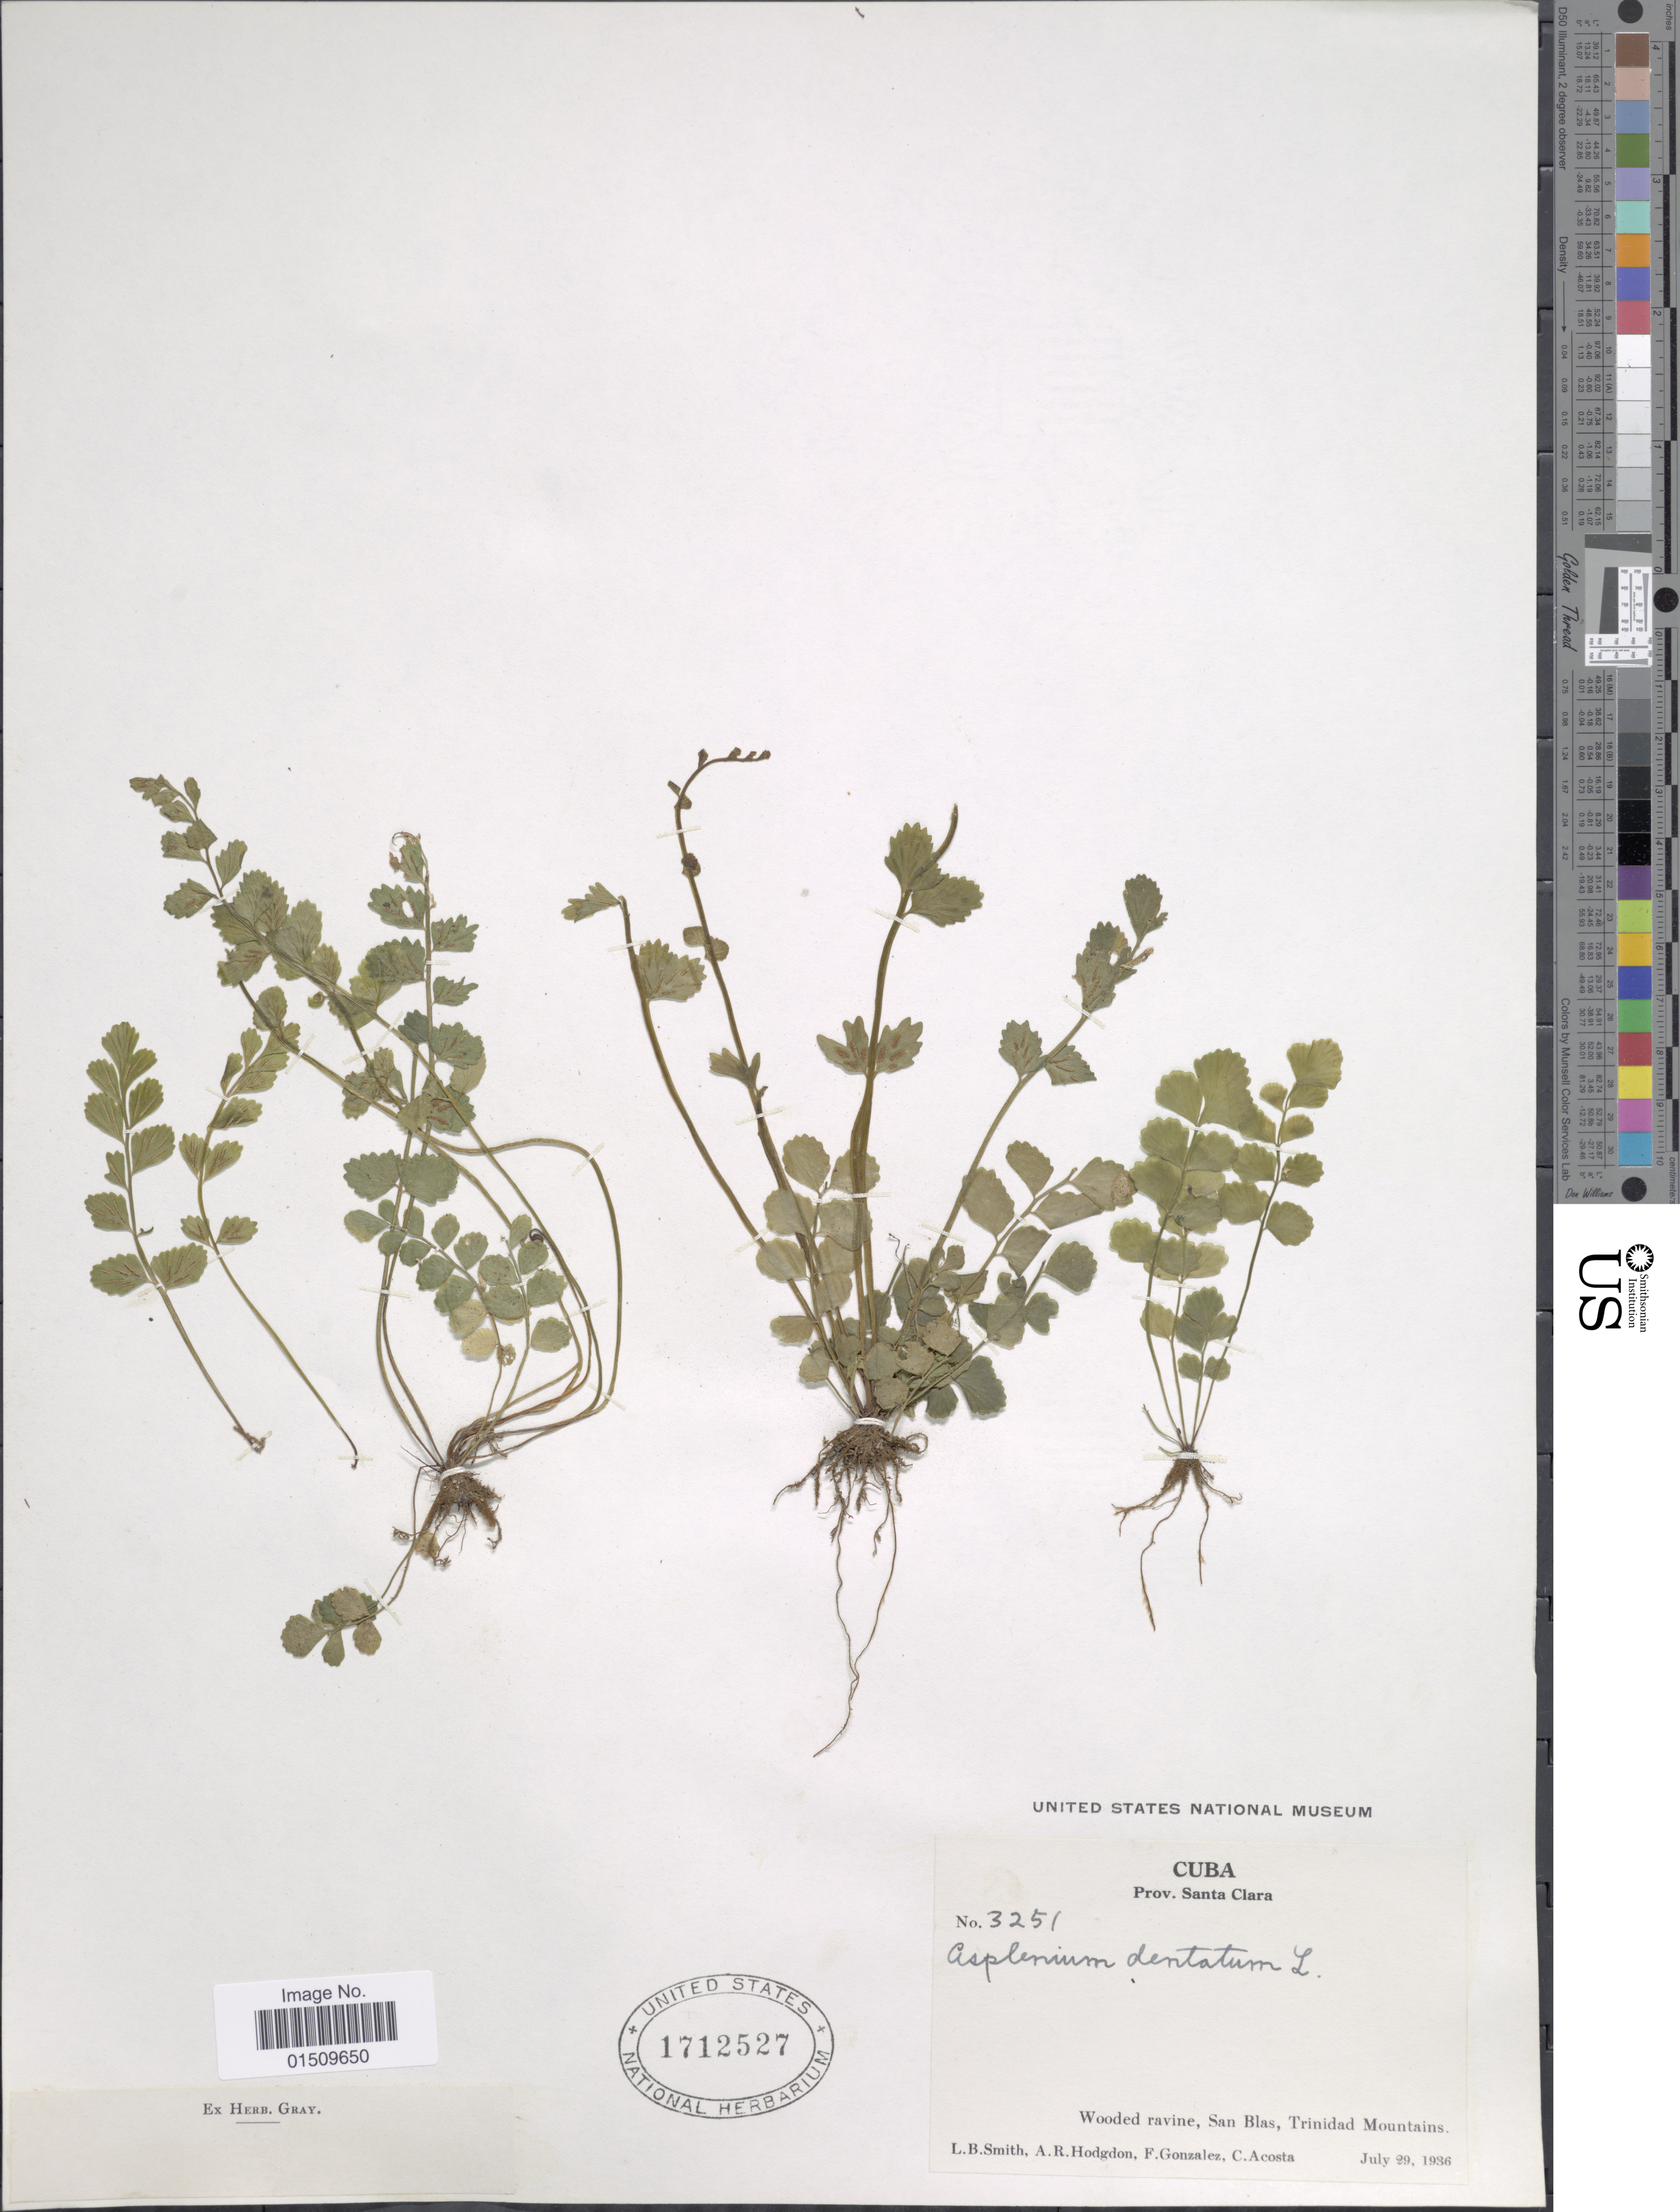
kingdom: Plantae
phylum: Tracheophyta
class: Polypodiopsida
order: Polypodiales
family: Aspleniaceae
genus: Asplenium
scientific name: Asplenium trichomanes-dentatum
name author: L.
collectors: L. Smith, A. R. Hodgdon, F. Gonzalez & C. Acosta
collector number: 3251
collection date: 1936-07-29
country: Cuba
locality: Cuba, Prov. Santa Clara, Wooded Ravine, San Blas, Trinidad Mountains.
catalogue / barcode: US 1712527